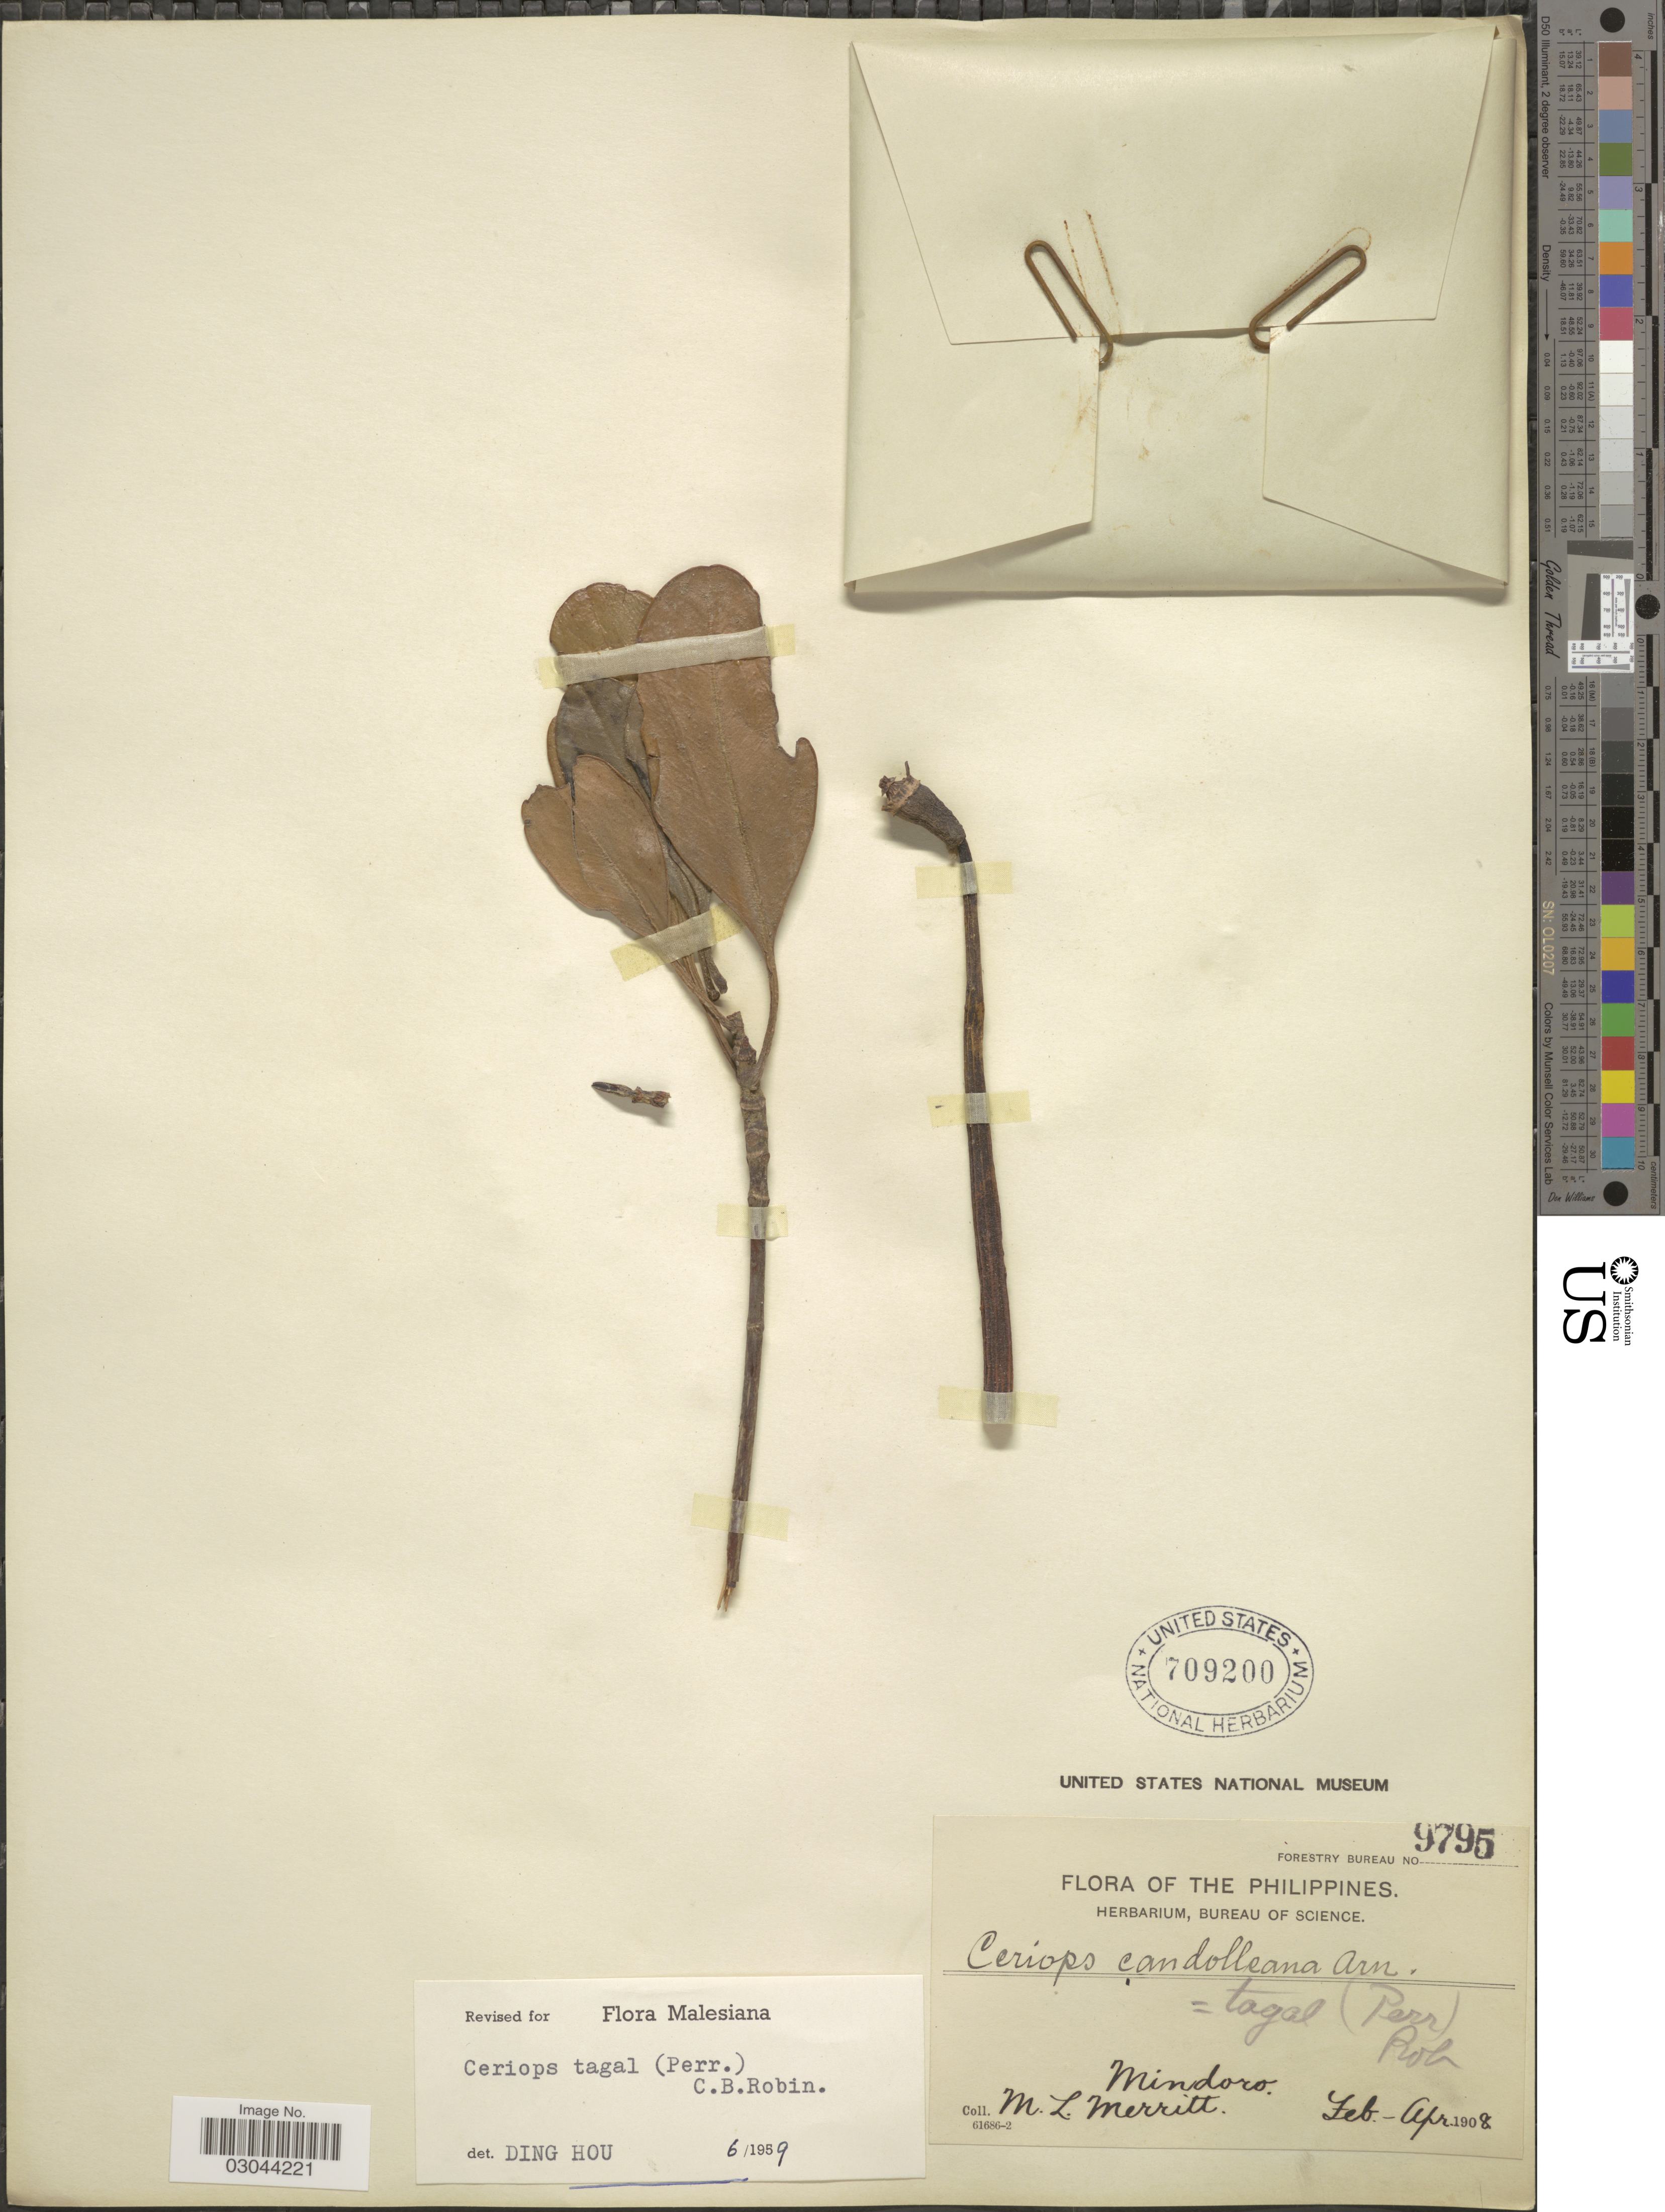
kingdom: Plantae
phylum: Tracheophyta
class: Magnoliopsida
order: Malpighiales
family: Rhizophoraceae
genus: Ceriops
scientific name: Ceriops tagal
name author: (Perr.) C.B. Rob.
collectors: M. L. Merritt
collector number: Forestry Bureau 9795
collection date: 1908-02/1908-04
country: Philippines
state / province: Mimaropa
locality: Mindoro.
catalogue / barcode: US 709200